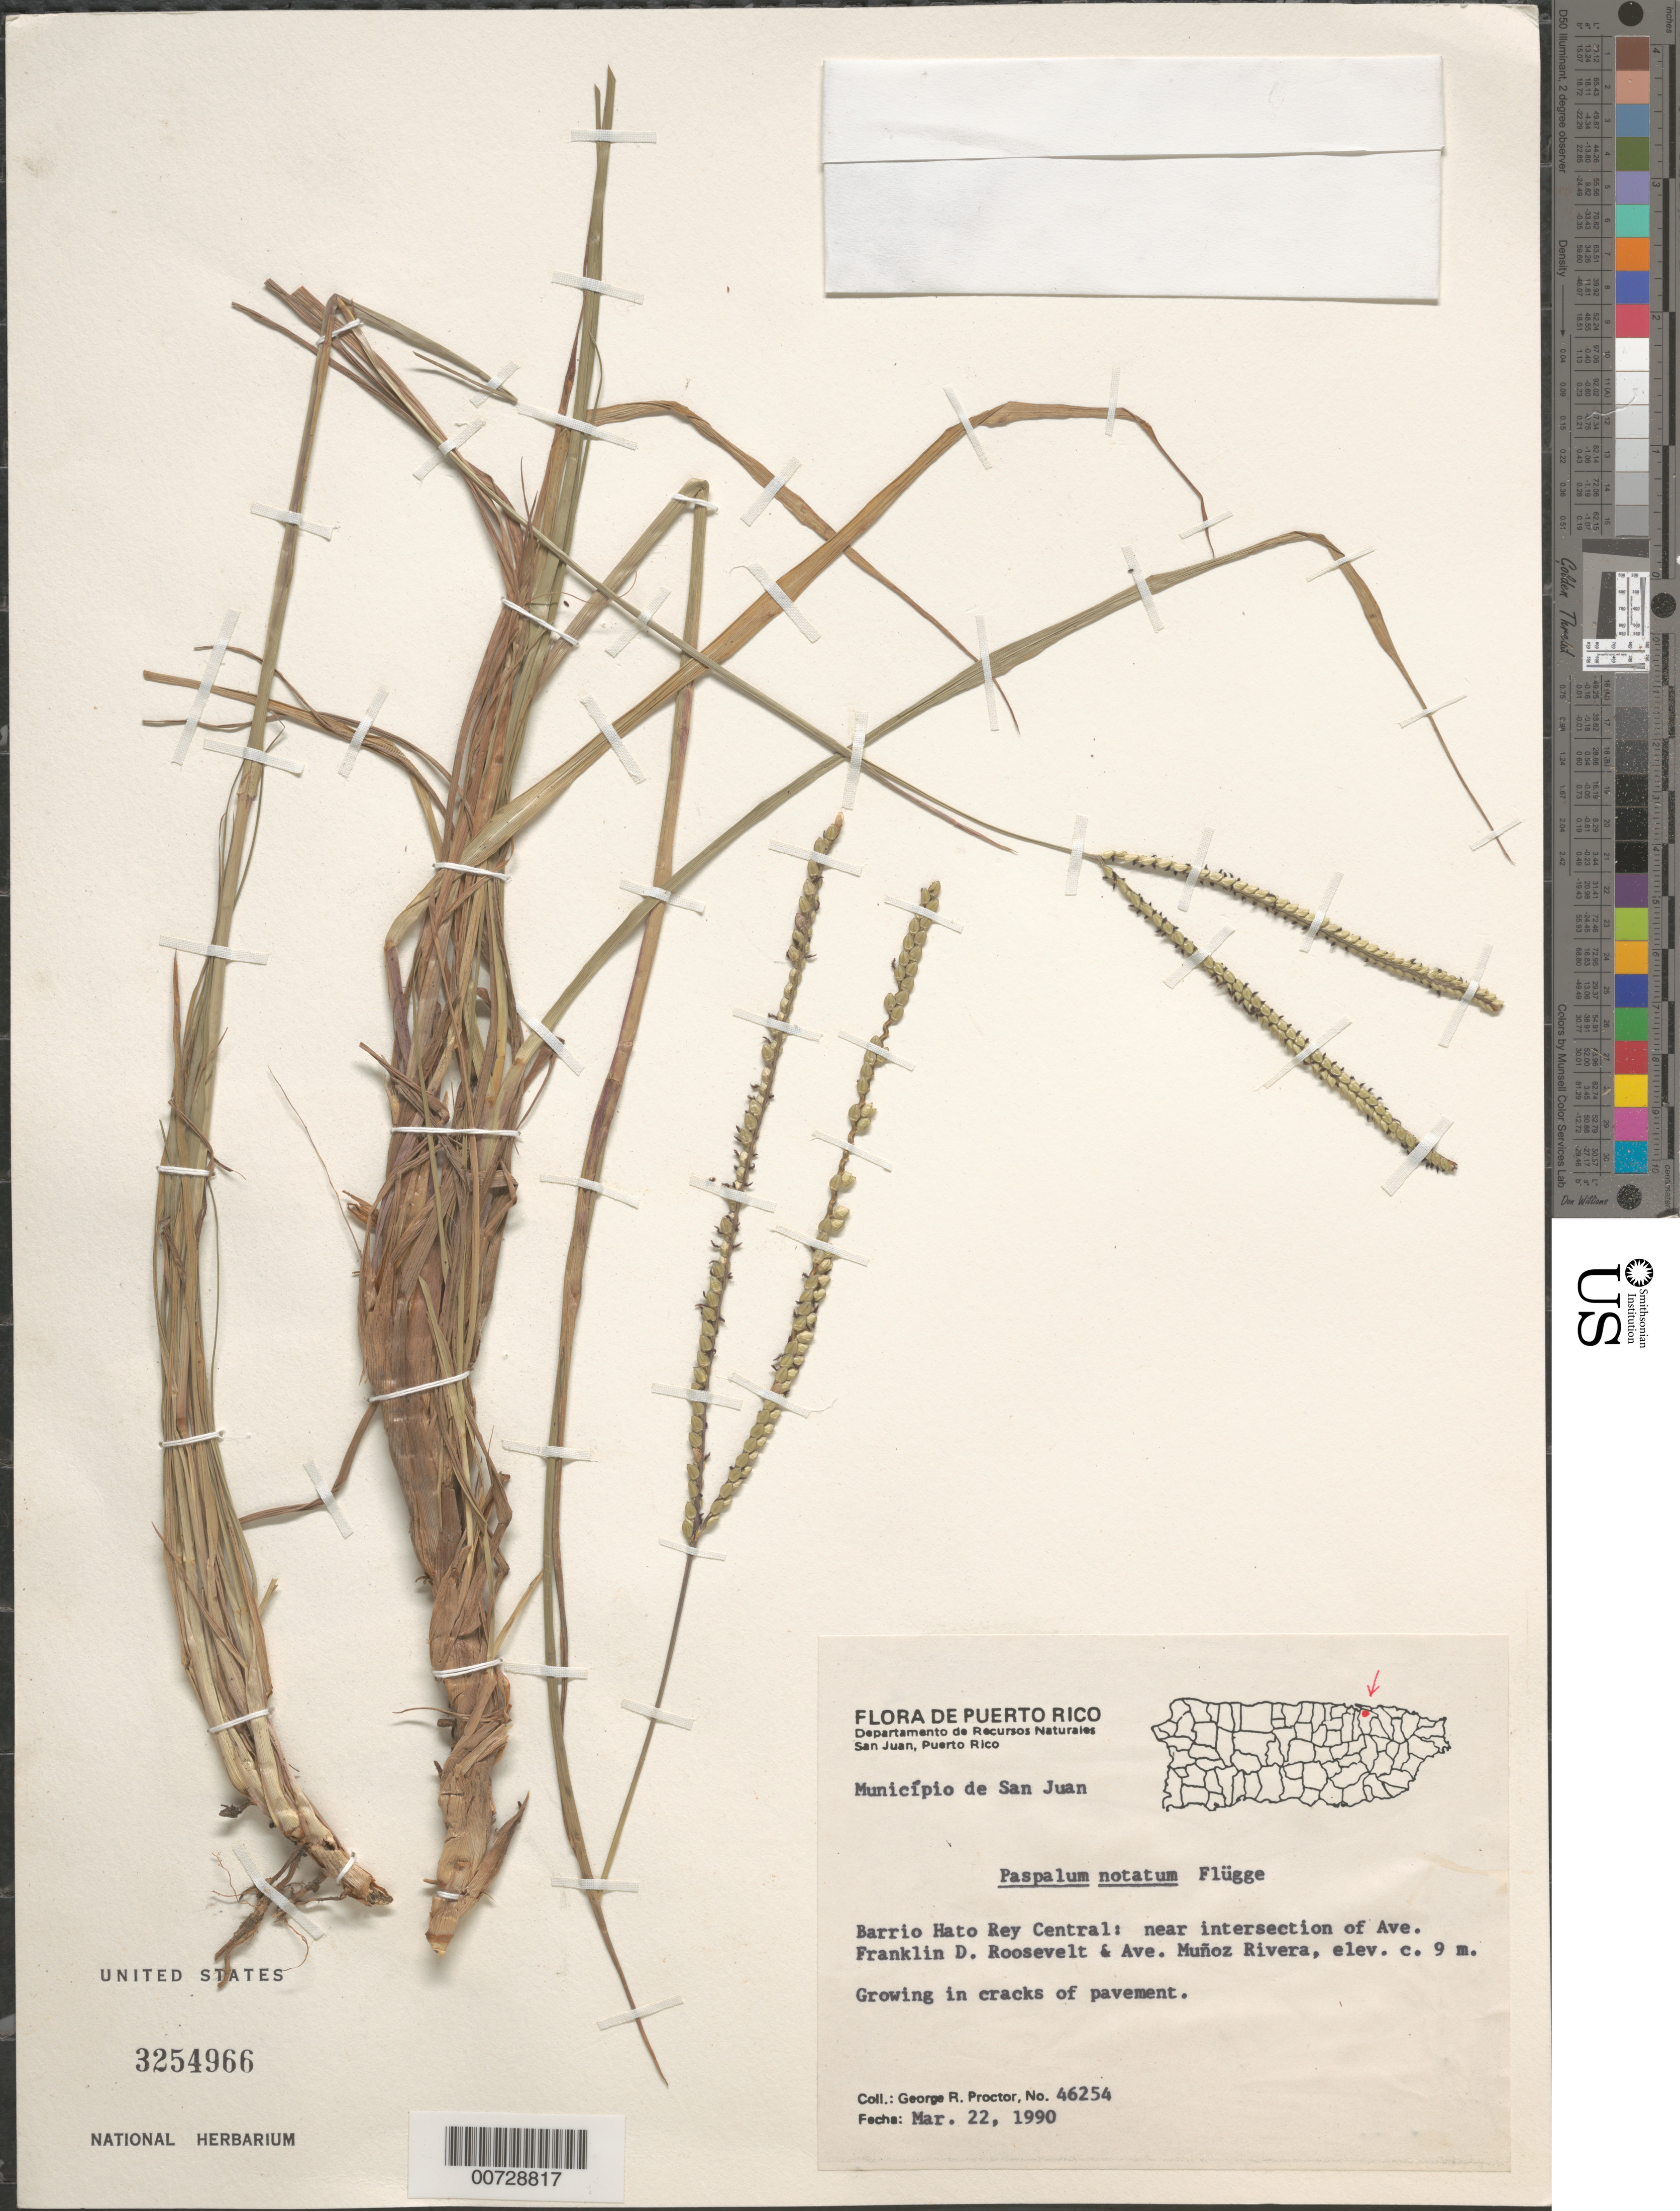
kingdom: Plantae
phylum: Tracheophyta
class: Liliopsida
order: Poales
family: Poaceae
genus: Paspalum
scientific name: Paspalum notatum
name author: Flüggé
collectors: G. R. Proctor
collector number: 46254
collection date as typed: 22 Mar 1990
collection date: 1990-03-22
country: Puerto Rico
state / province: San Juan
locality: Mun. San Juan, Barrio Hato Rey Central: near intersection of Ave Franklin D. Roosevelt and Ave Muñoz Rivera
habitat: Cracks of pavement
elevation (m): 9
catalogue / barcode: US 3254966